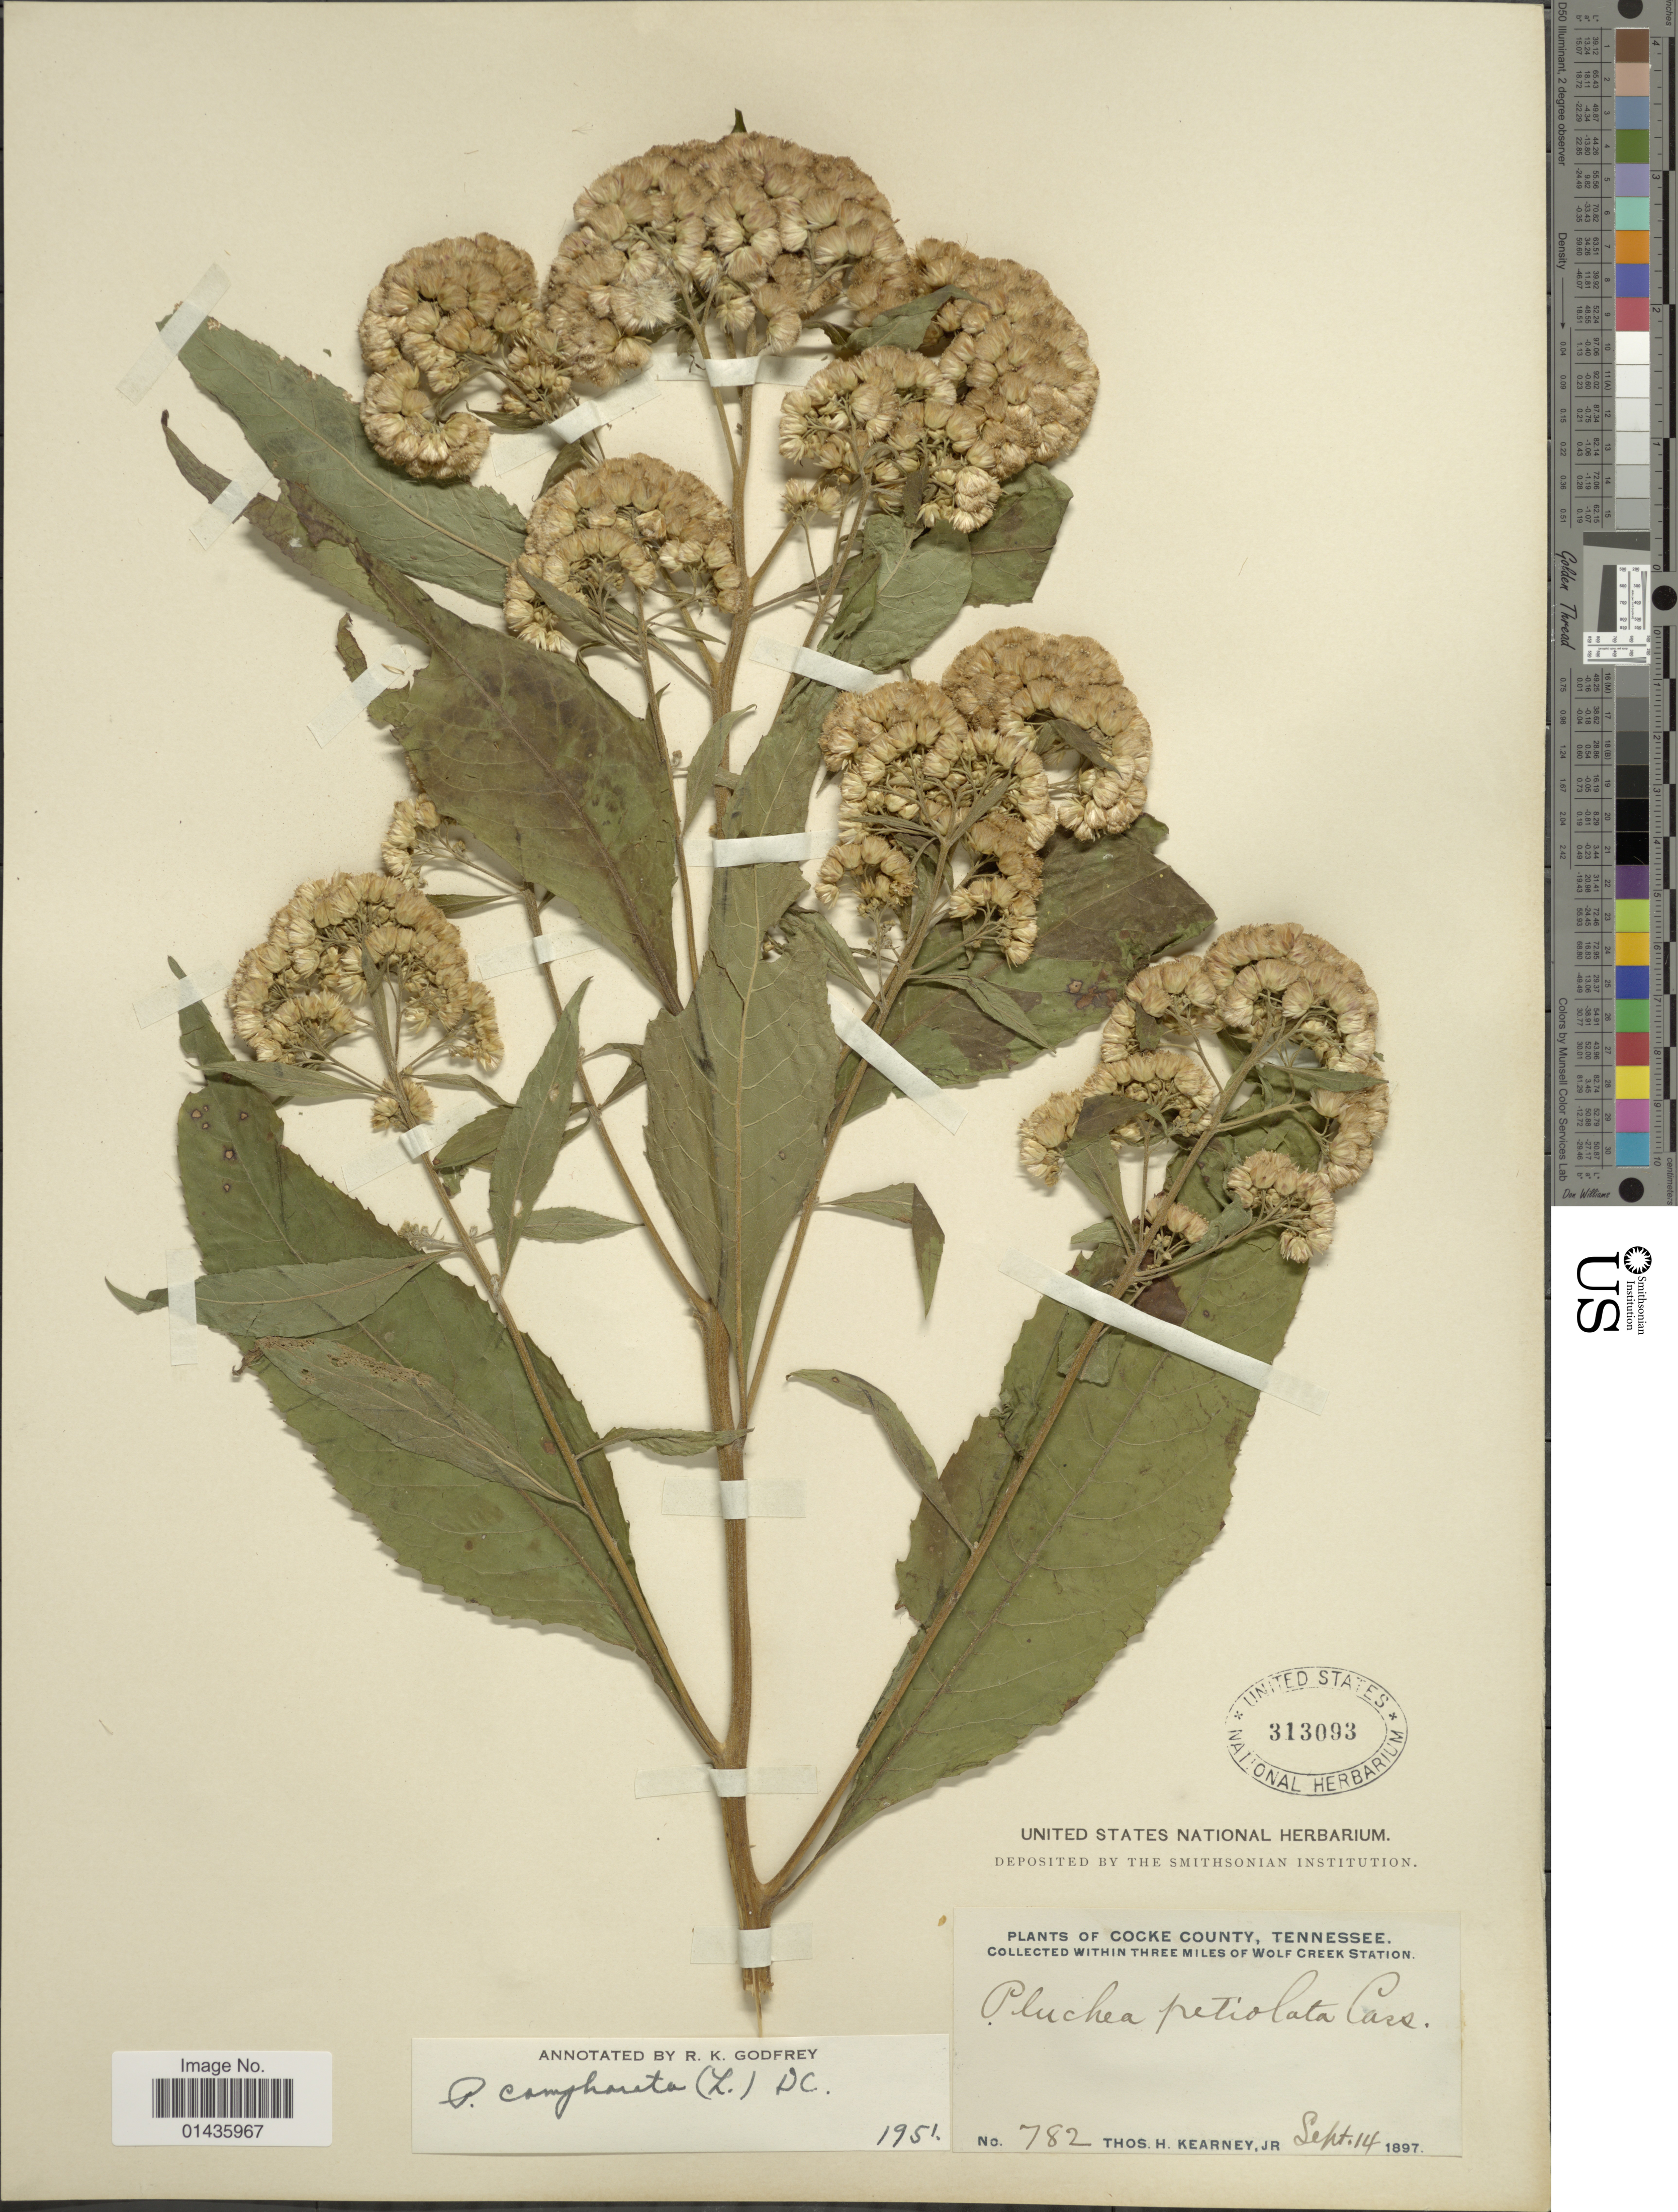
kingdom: Plantae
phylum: Tracheophyta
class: Magnoliopsida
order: Asterales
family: Asteraceae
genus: Pluchea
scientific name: Pluchea camphorata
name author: (L.) DC.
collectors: T. H. Kearney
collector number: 782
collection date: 1897-09-14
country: United States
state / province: Tennessee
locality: Cocke County, within three miles of Wolf Creek Station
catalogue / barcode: US 313093